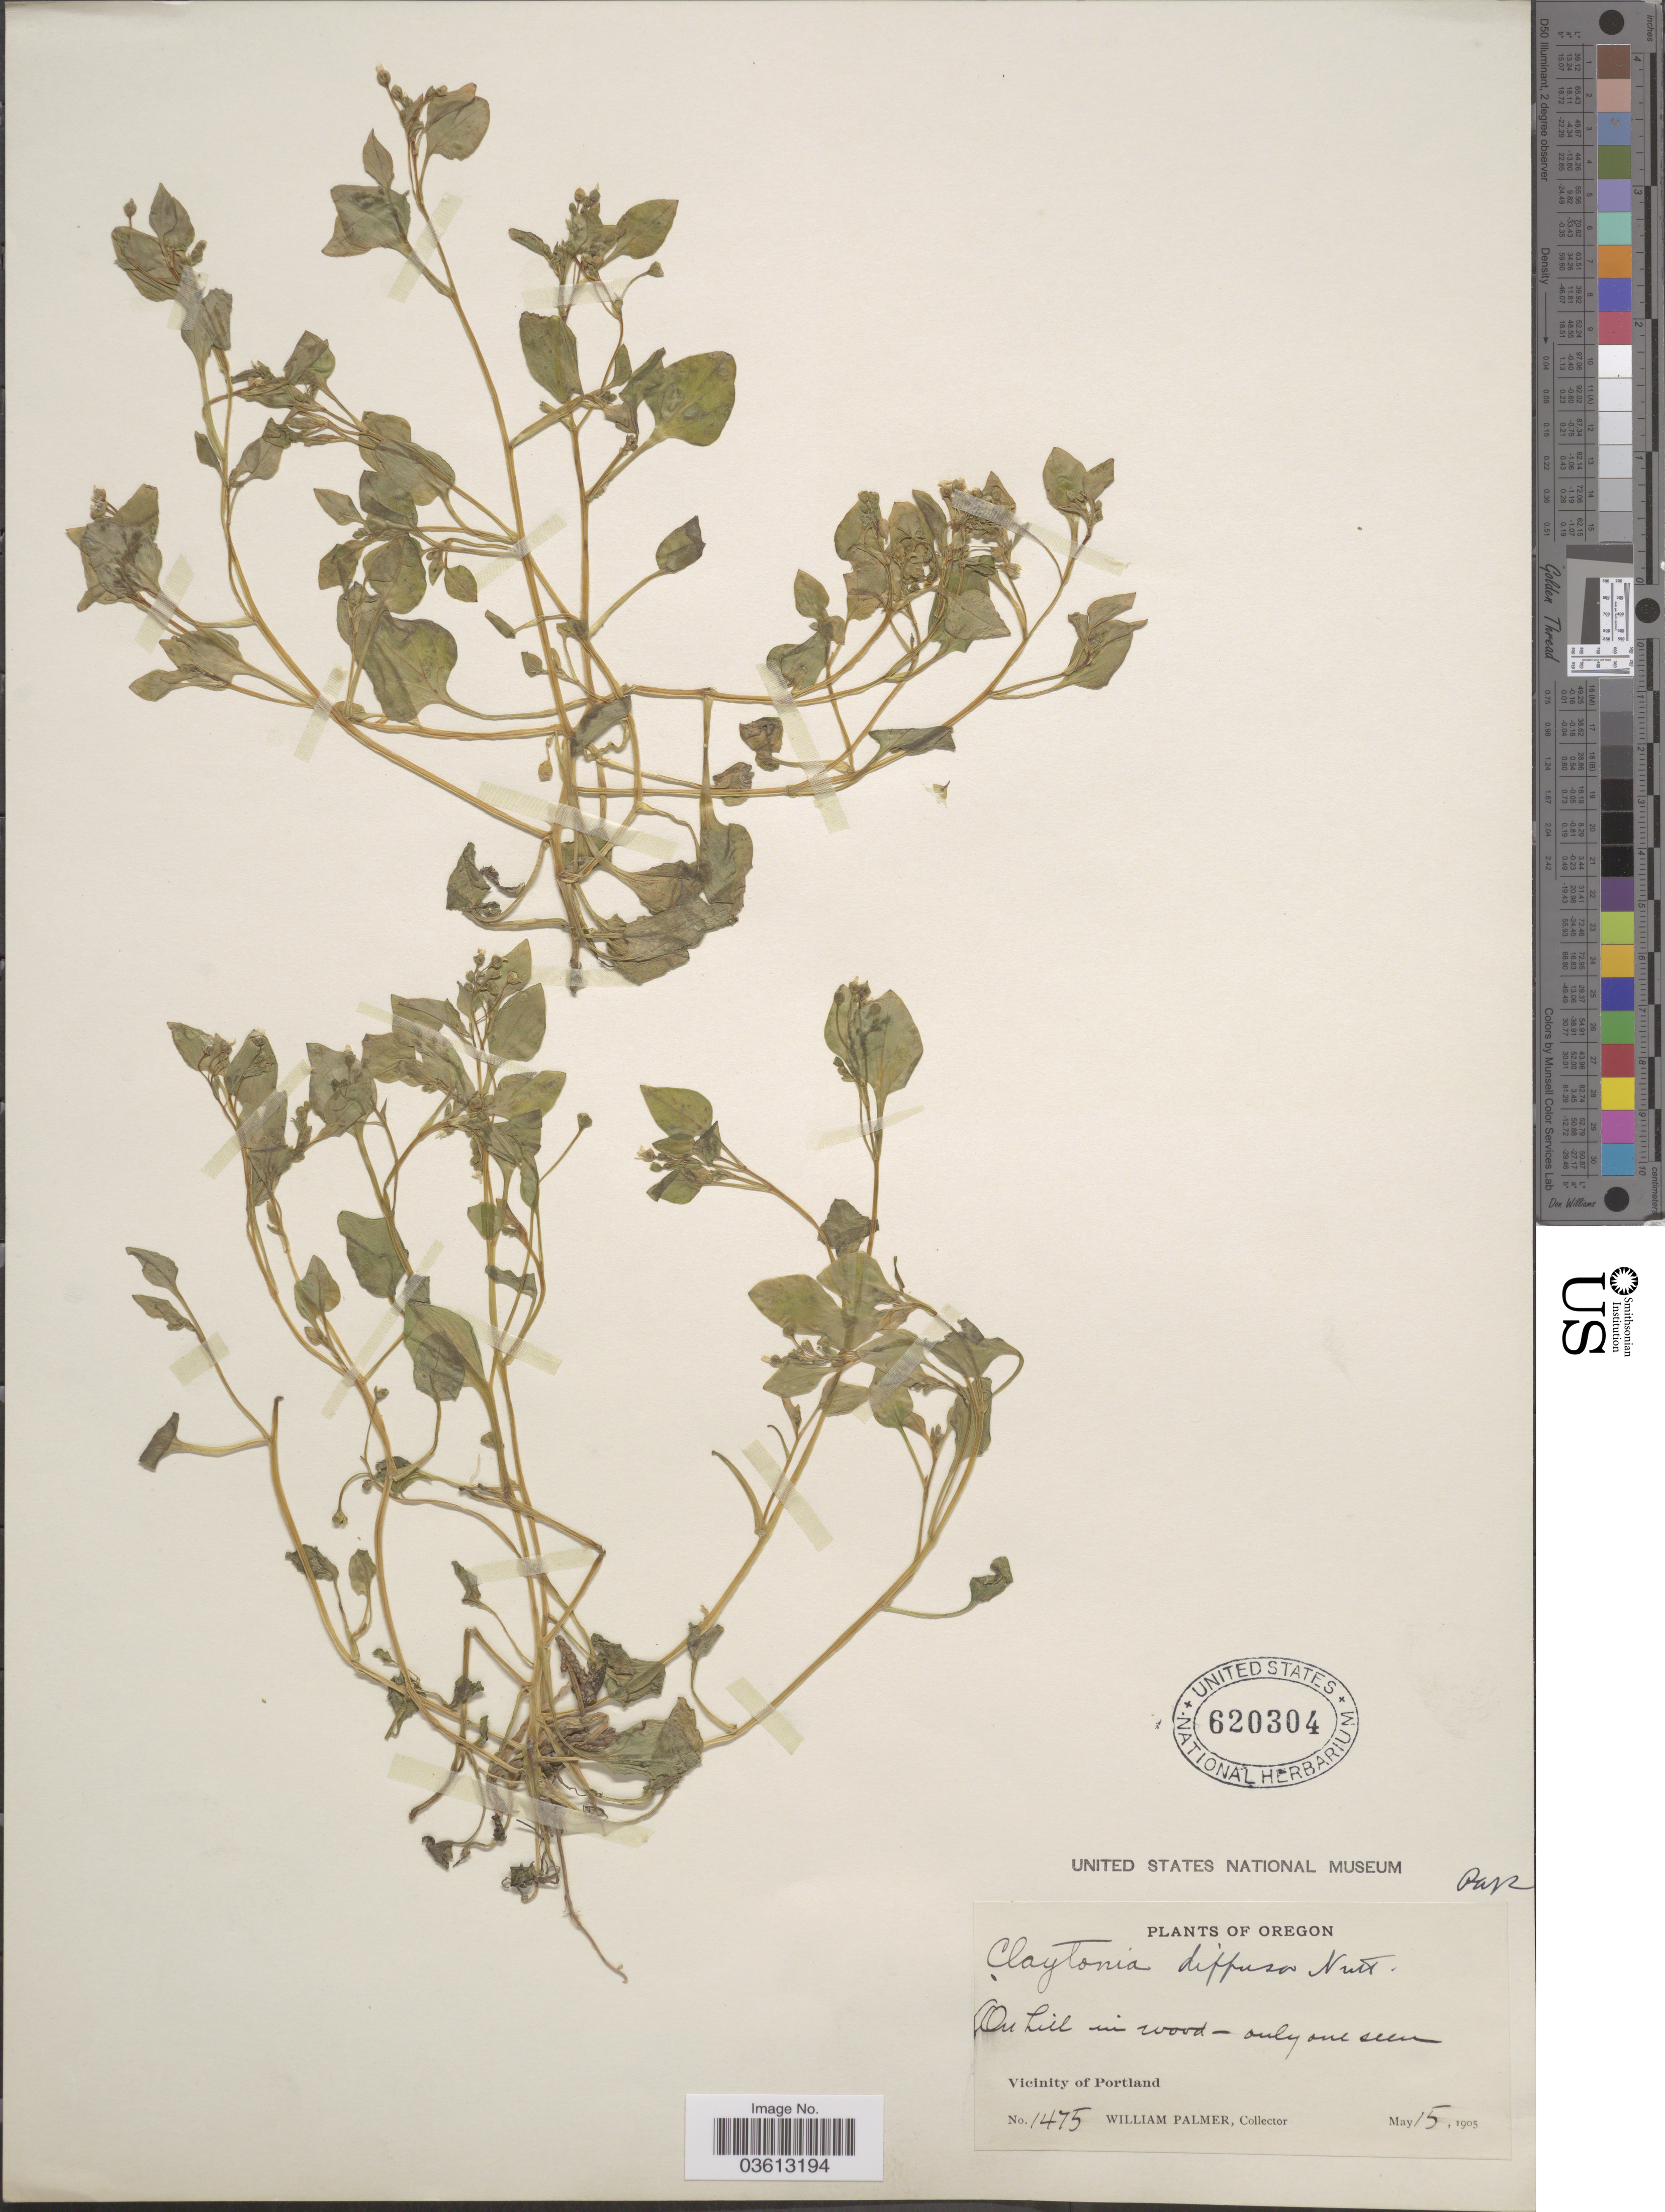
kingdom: Plantae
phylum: Tracheophyta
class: Magnoliopsida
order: Caryophyllales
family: Montiaceae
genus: Calandrinia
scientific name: Calandrinia diffusa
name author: Gillies ex Arn.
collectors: W. Palmer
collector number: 1475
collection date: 1905-05-15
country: United States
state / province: Oregon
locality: Vicinity of Portland.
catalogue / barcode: US 620304